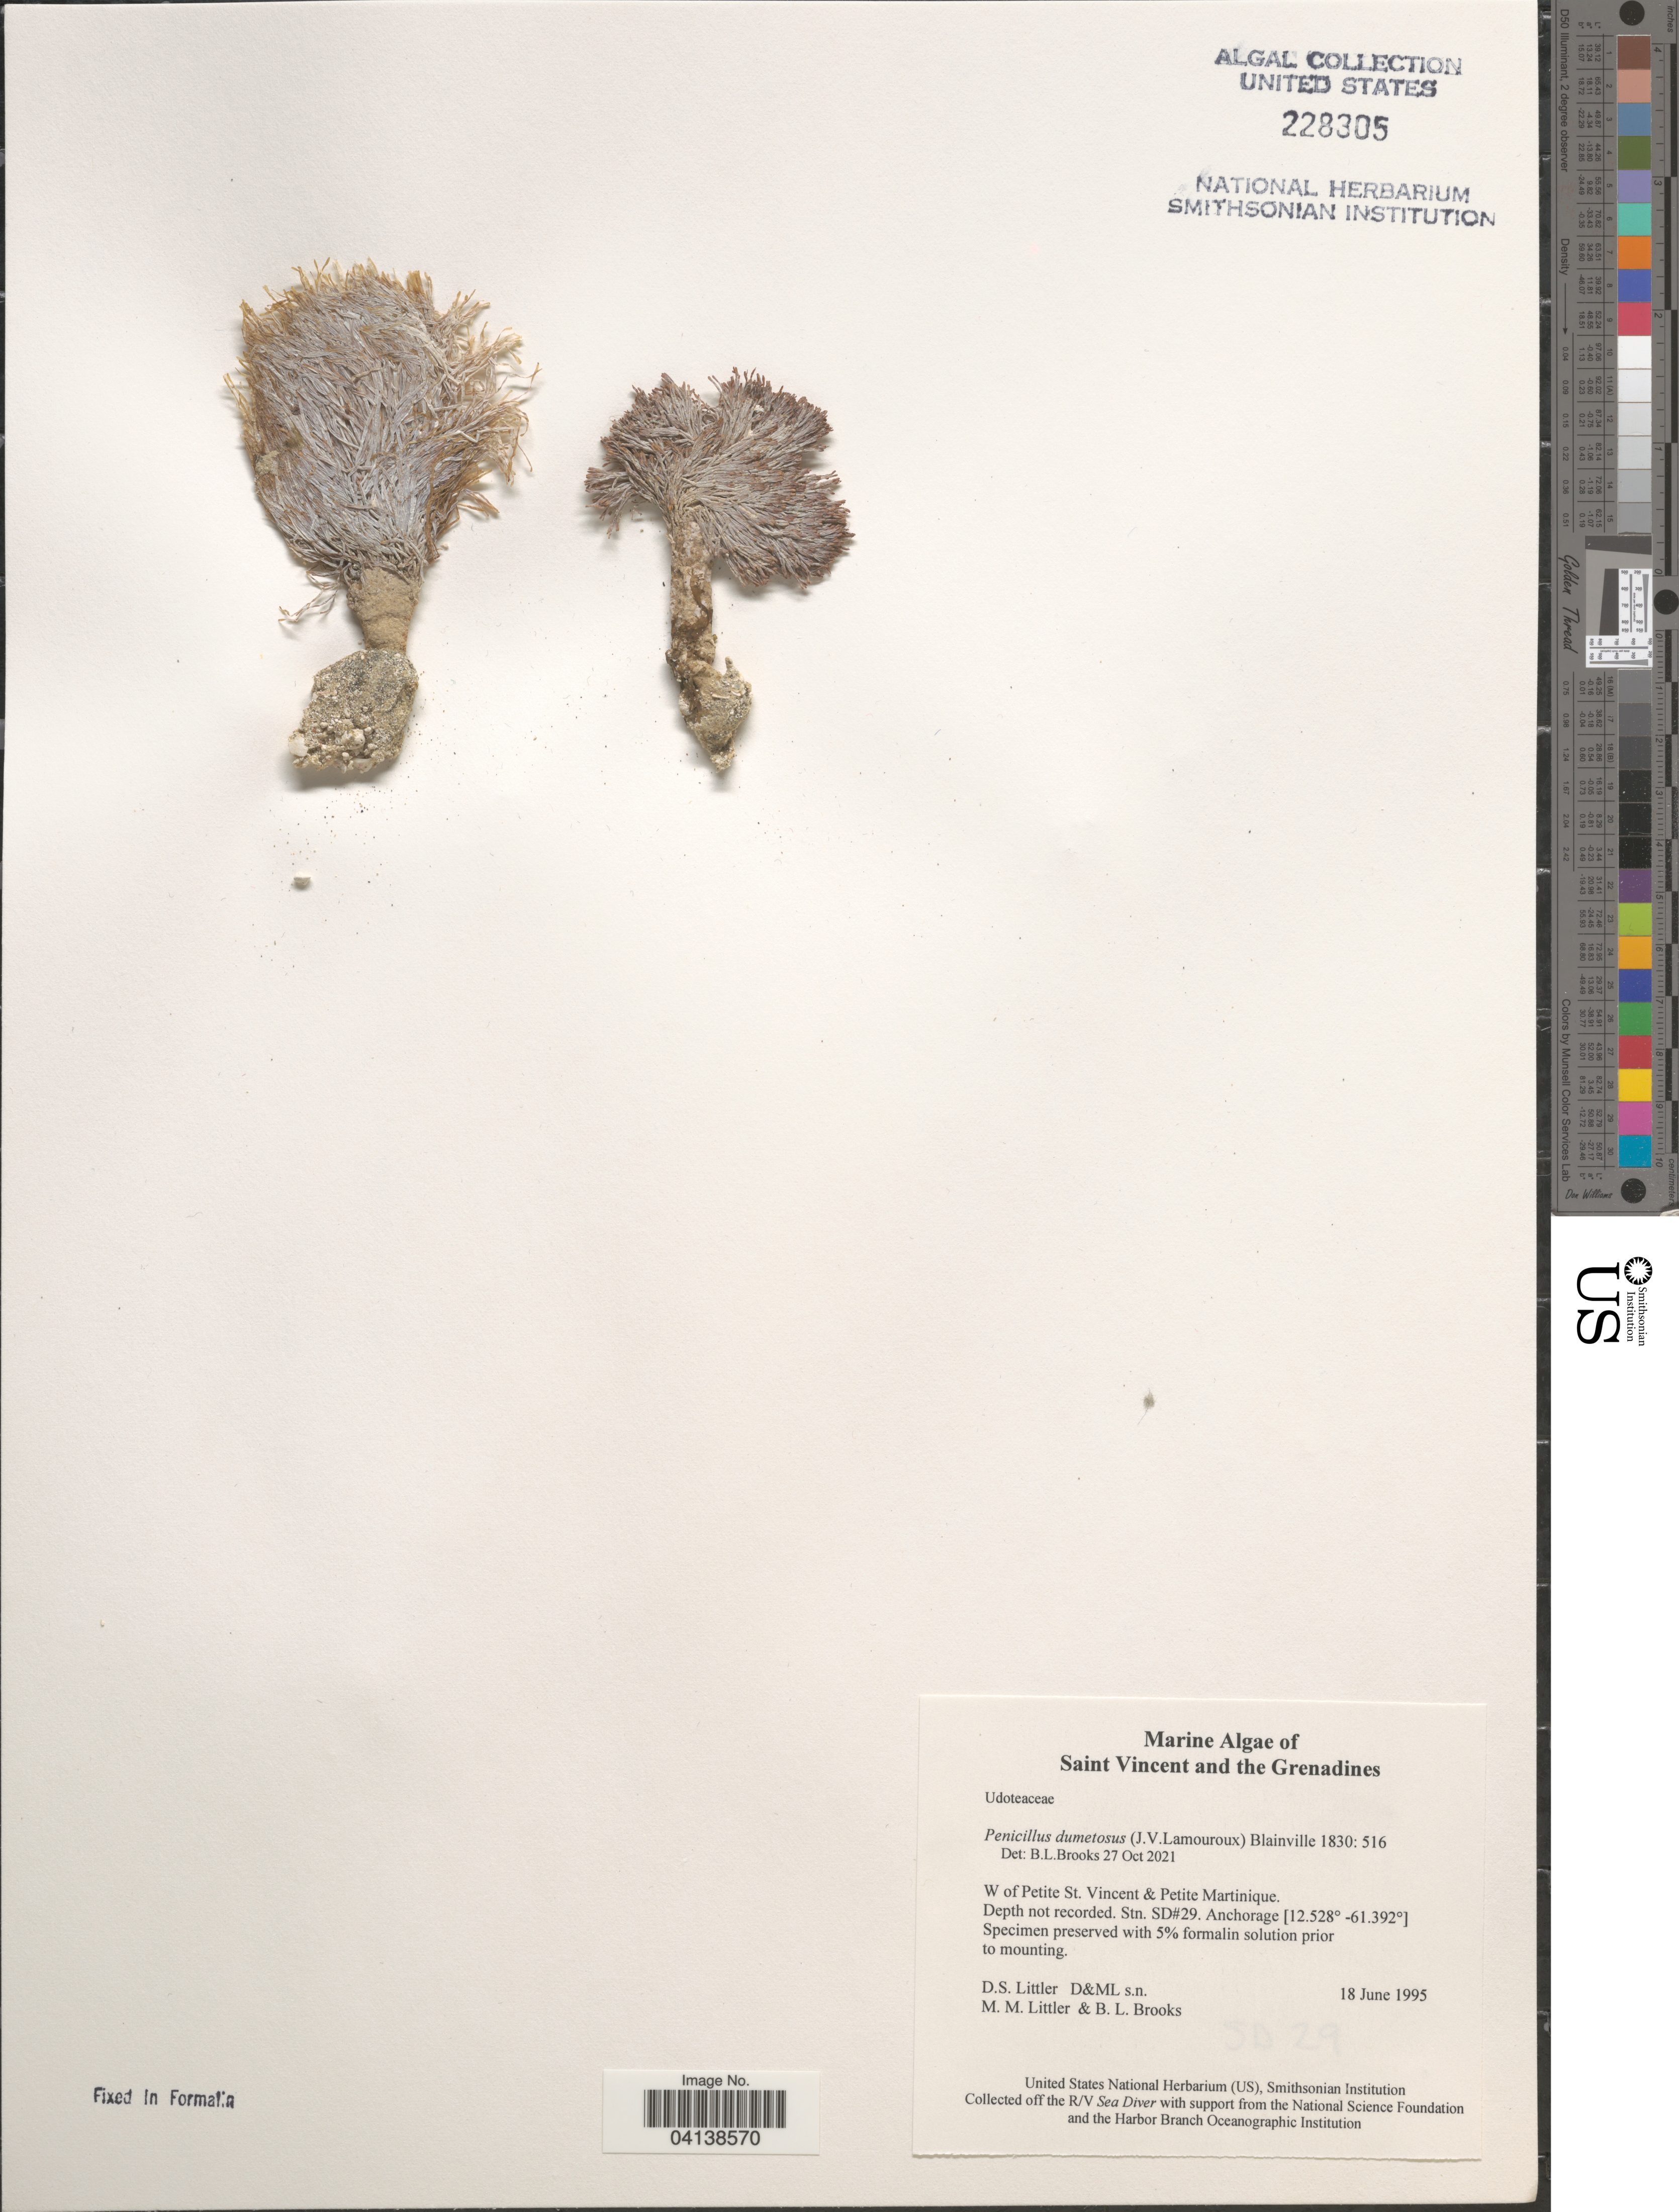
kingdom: Plantae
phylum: Chlorophyta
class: Ulvophyceae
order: Bryopsidales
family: Udoteaceae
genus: Penicillus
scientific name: Penicillus dumetosus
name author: (J.V.Lamouroux) Blainville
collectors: D. S. Littler & B. Brooks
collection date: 1995-06-18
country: St. Vincent - Grenadines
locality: Saint Vincent and the Grenadines. W of Petite St. Vincent & Petite Martinique. Stn. SD#29.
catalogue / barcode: US 228305